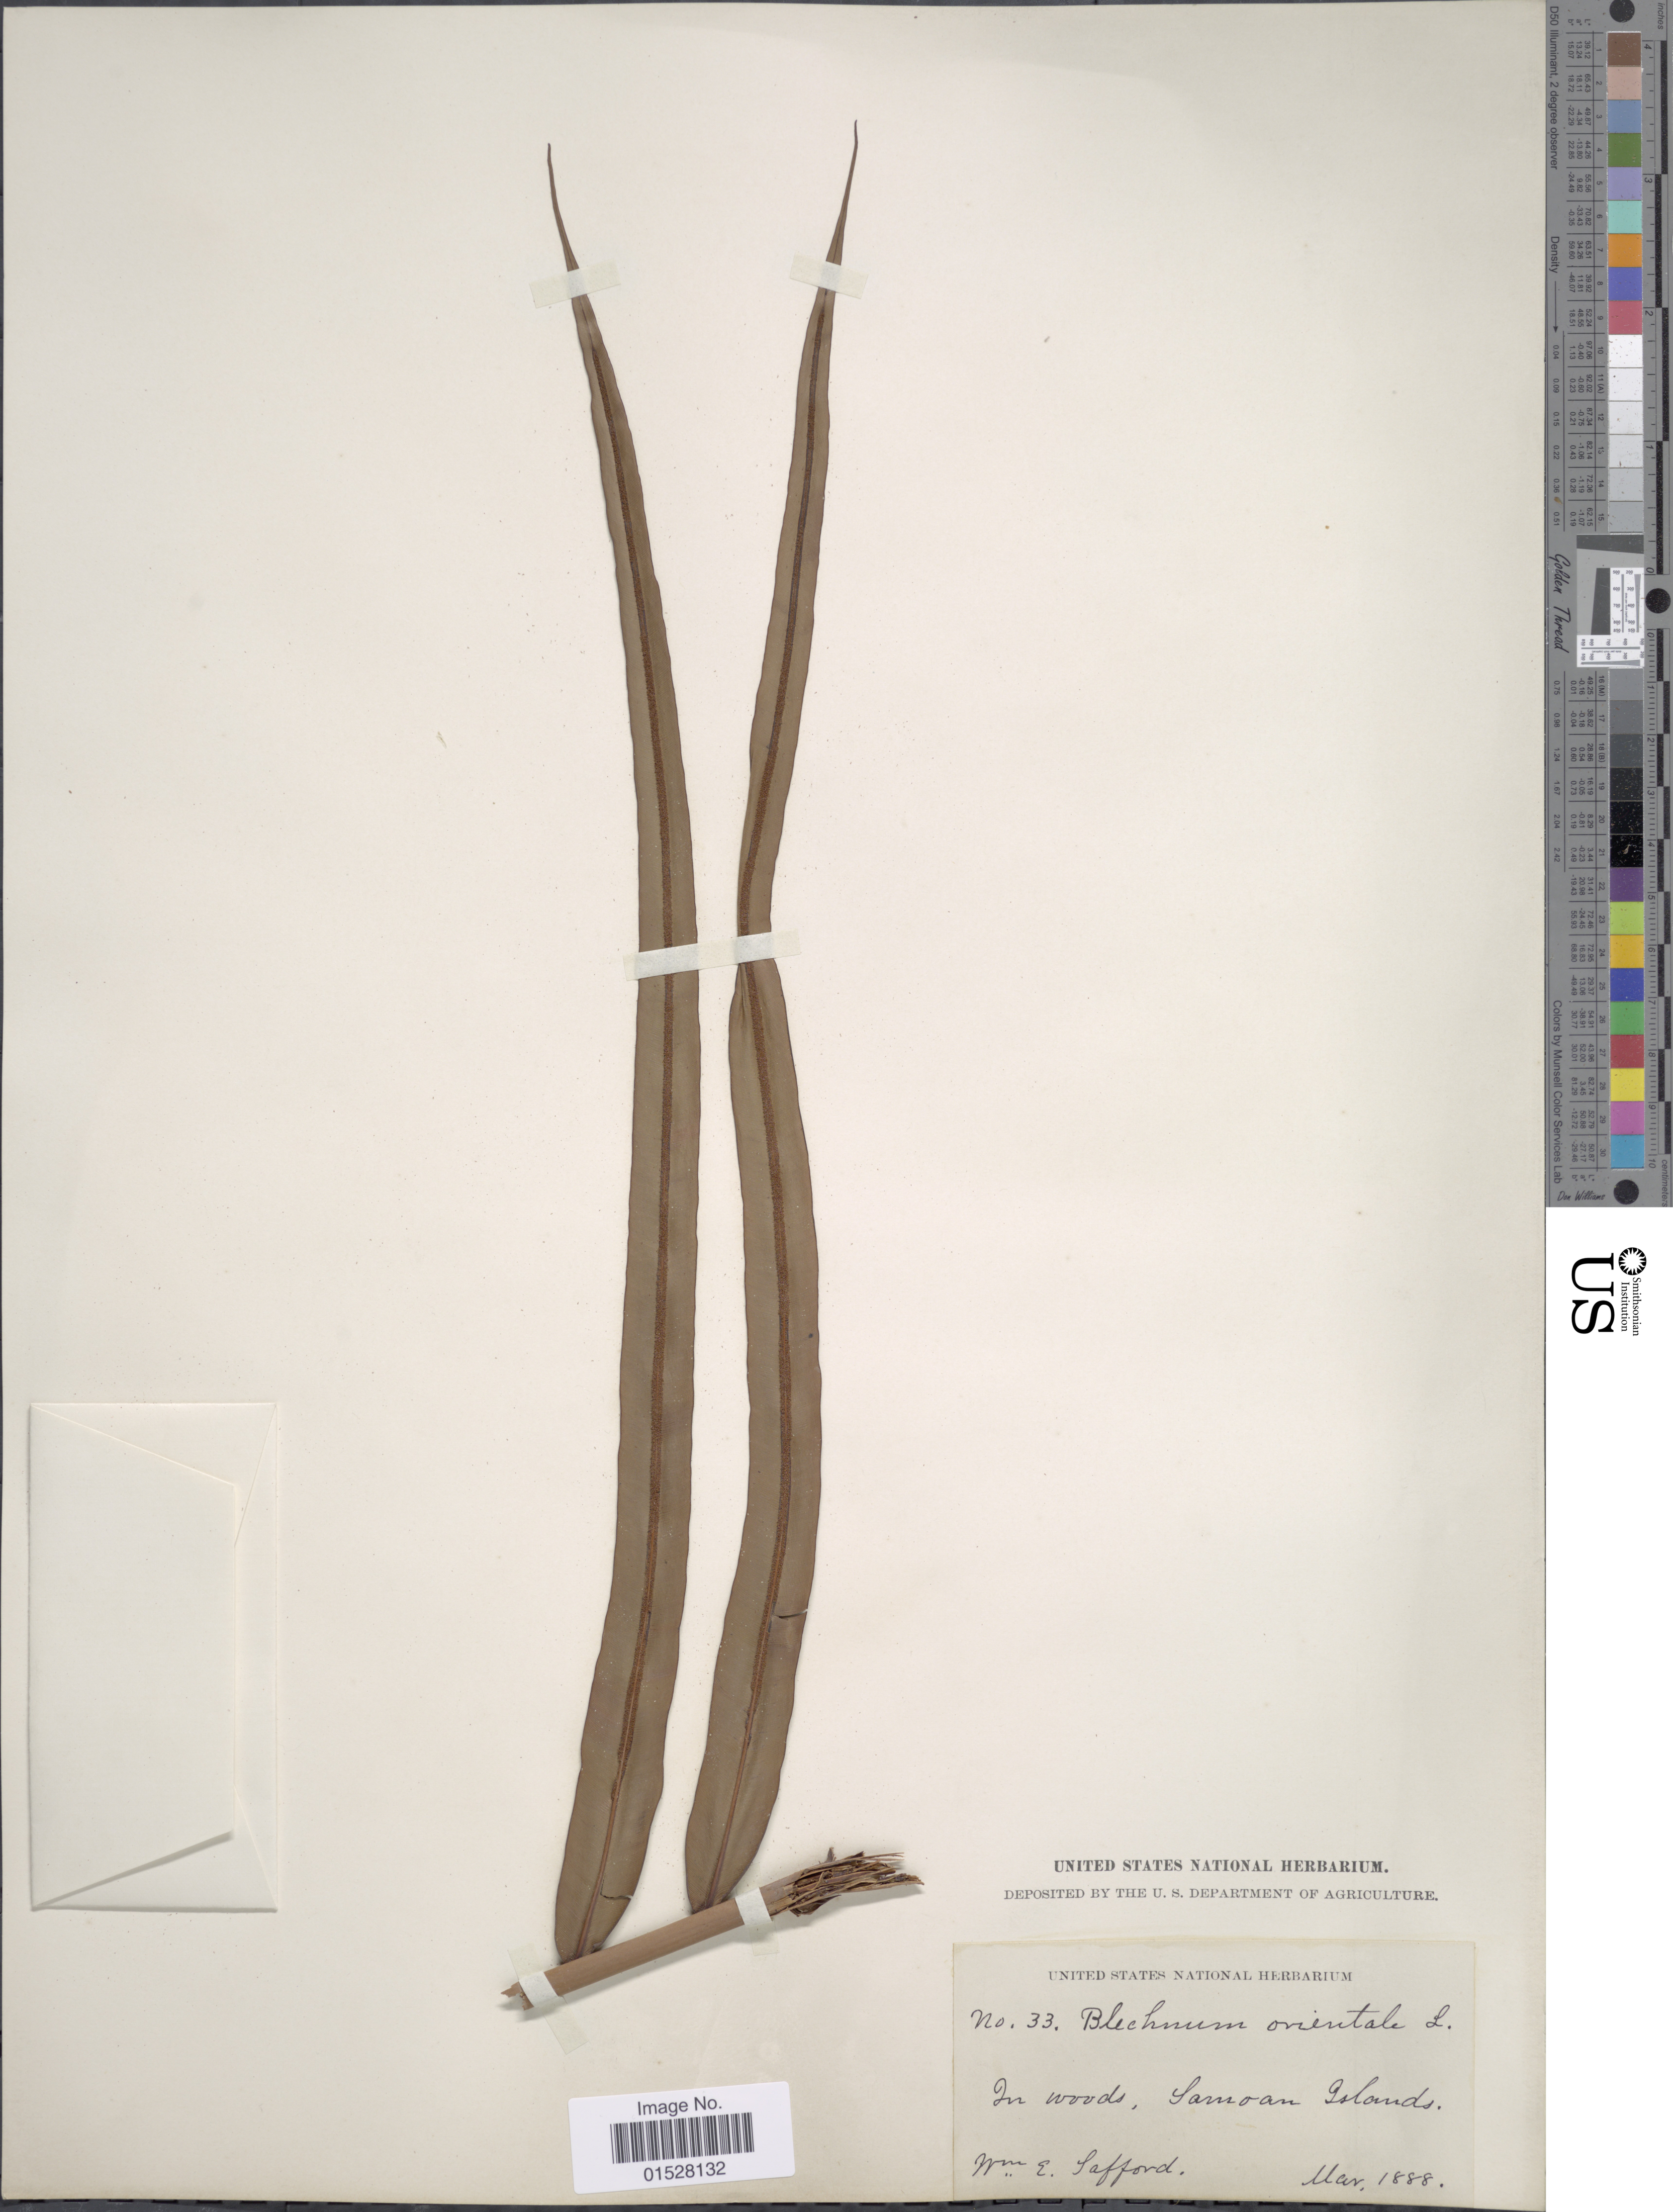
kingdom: Plantae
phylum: Tracheophyta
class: Polypodiopsida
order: Polypodiales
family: Blechnaceae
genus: Blechnum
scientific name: Blechnum orientale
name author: L.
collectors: W. E. Safford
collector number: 33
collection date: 1888-03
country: American Samoa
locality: Samoa Islands, in woods.